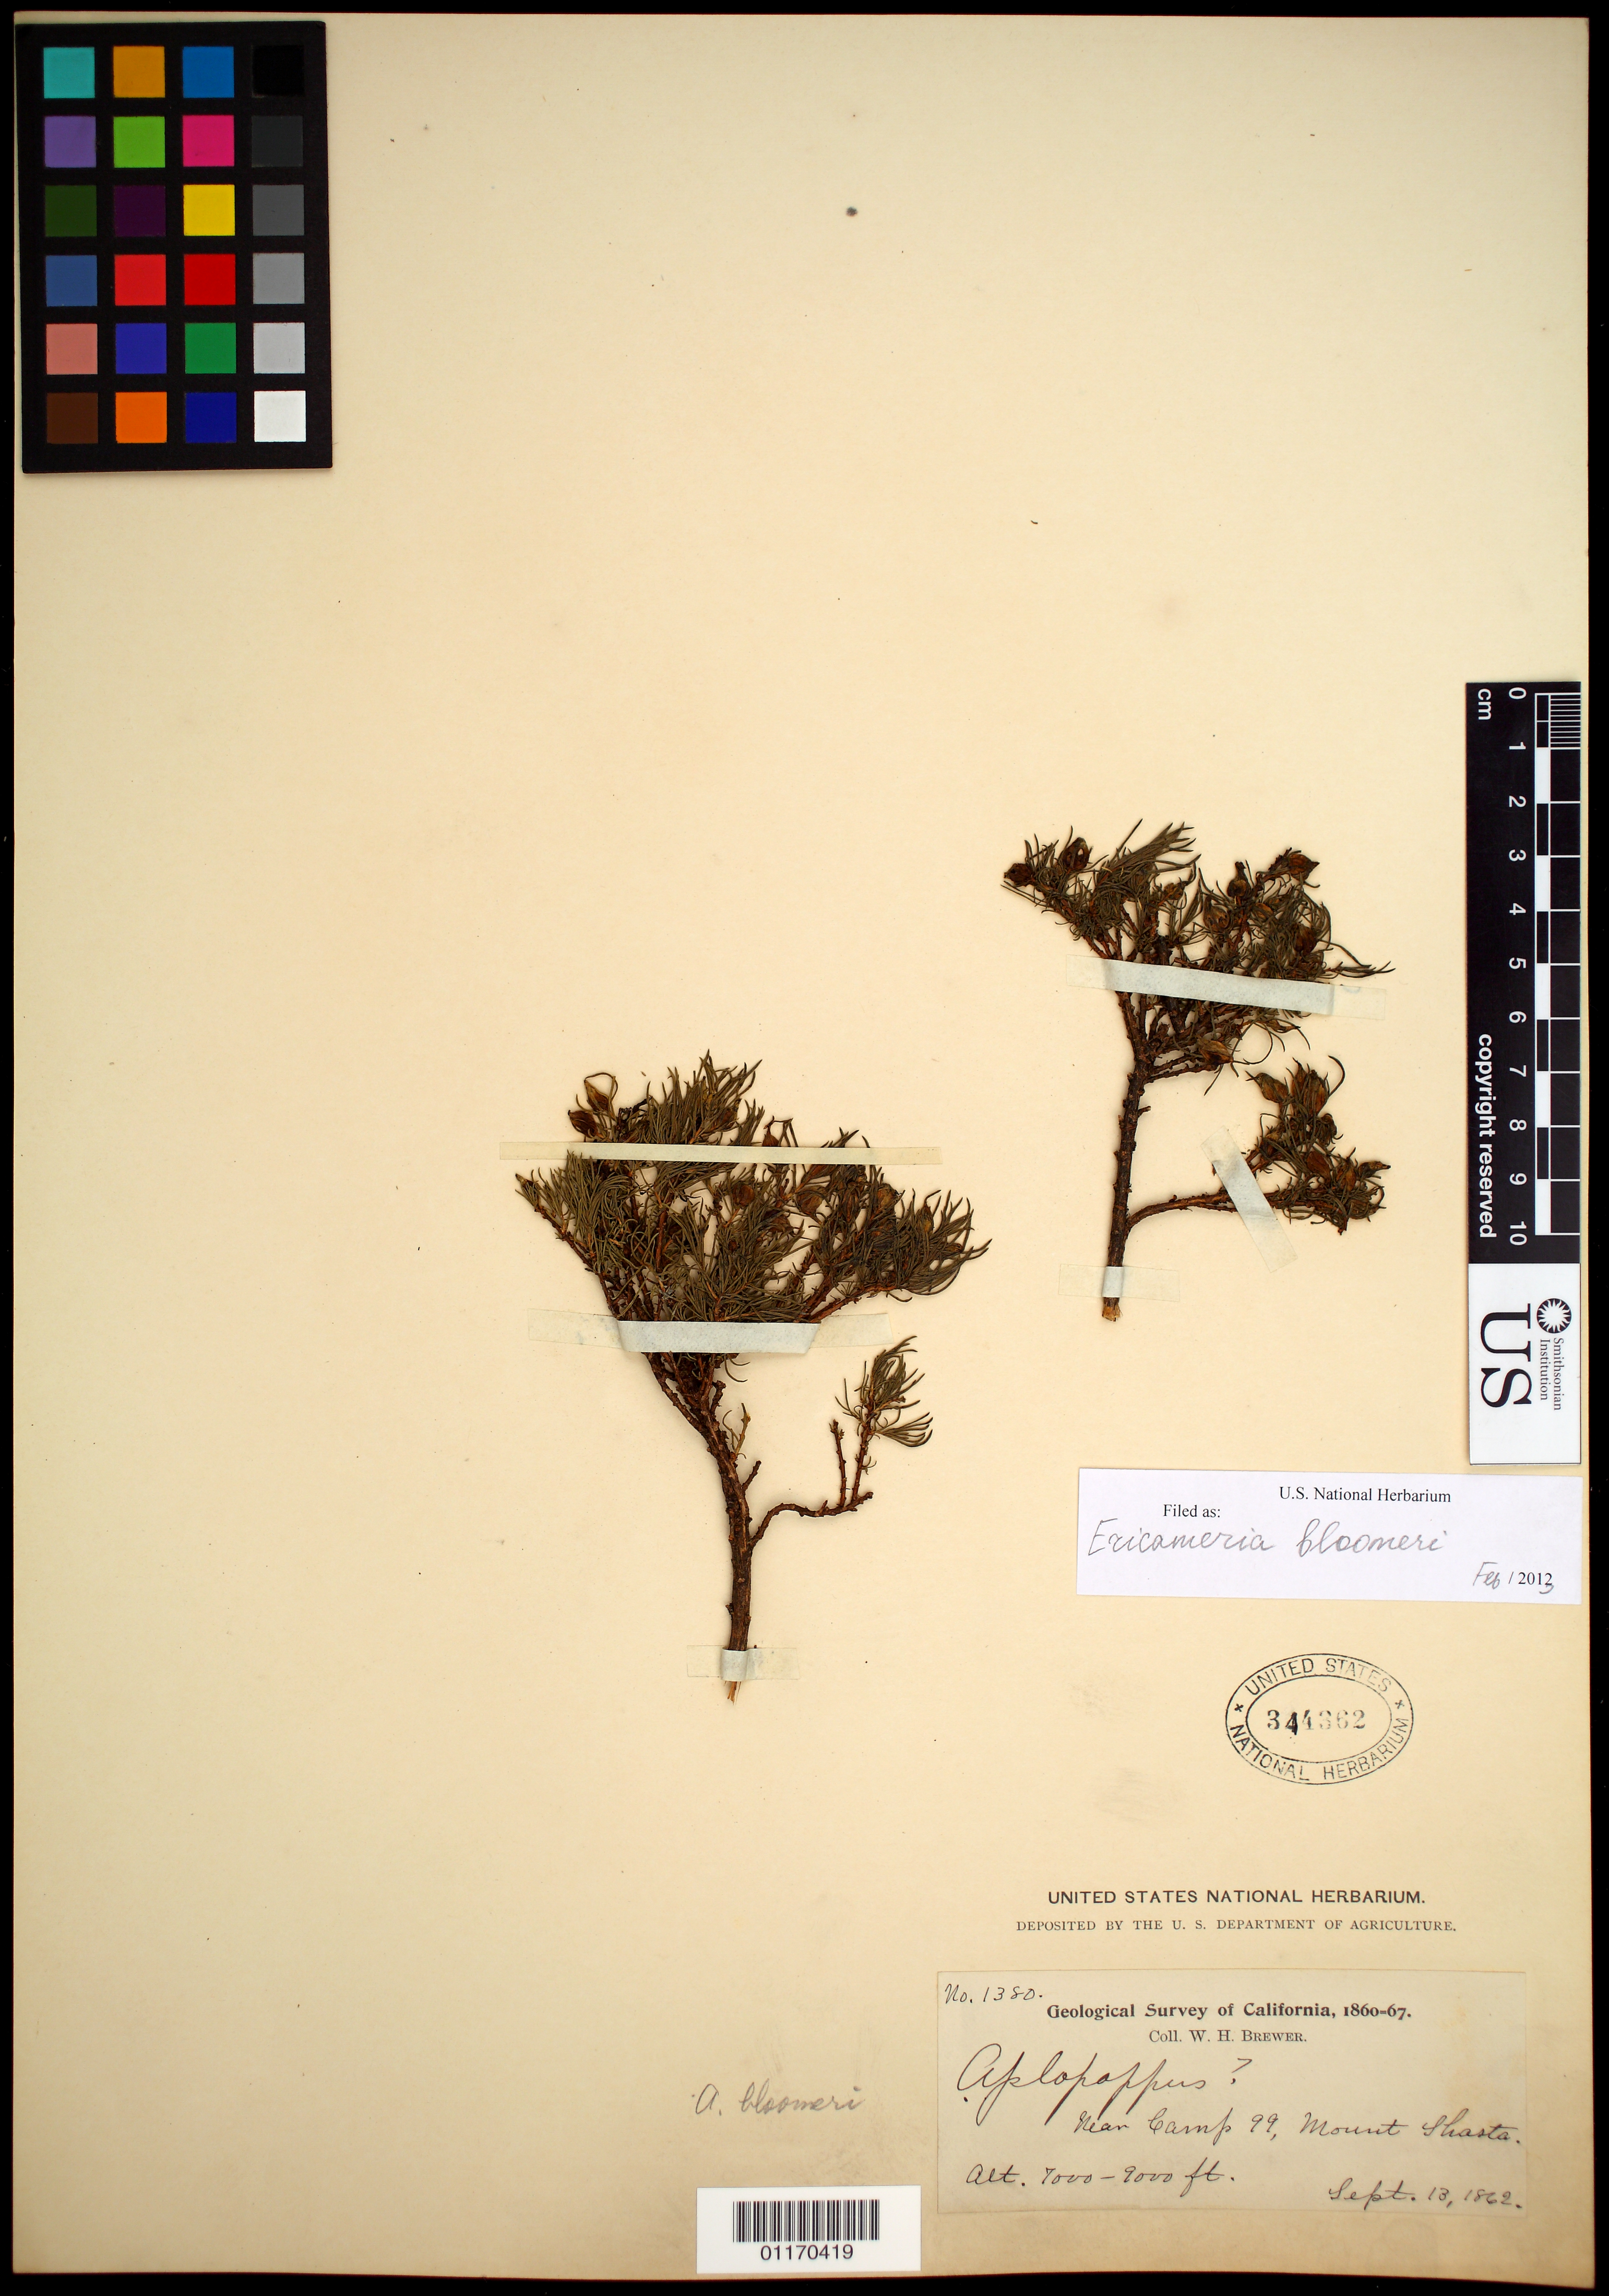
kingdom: Plantae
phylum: Tracheophyta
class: Magnoliopsida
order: Asterales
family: Asteraceae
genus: Ericameria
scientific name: Ericameria bloomeri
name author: (A. Gray) J.F. Macbr.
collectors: W. H. Brewer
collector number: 1380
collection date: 1862-09-13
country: United States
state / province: California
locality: near Camp 99, Mount Shasta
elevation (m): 2134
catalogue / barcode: US 344362